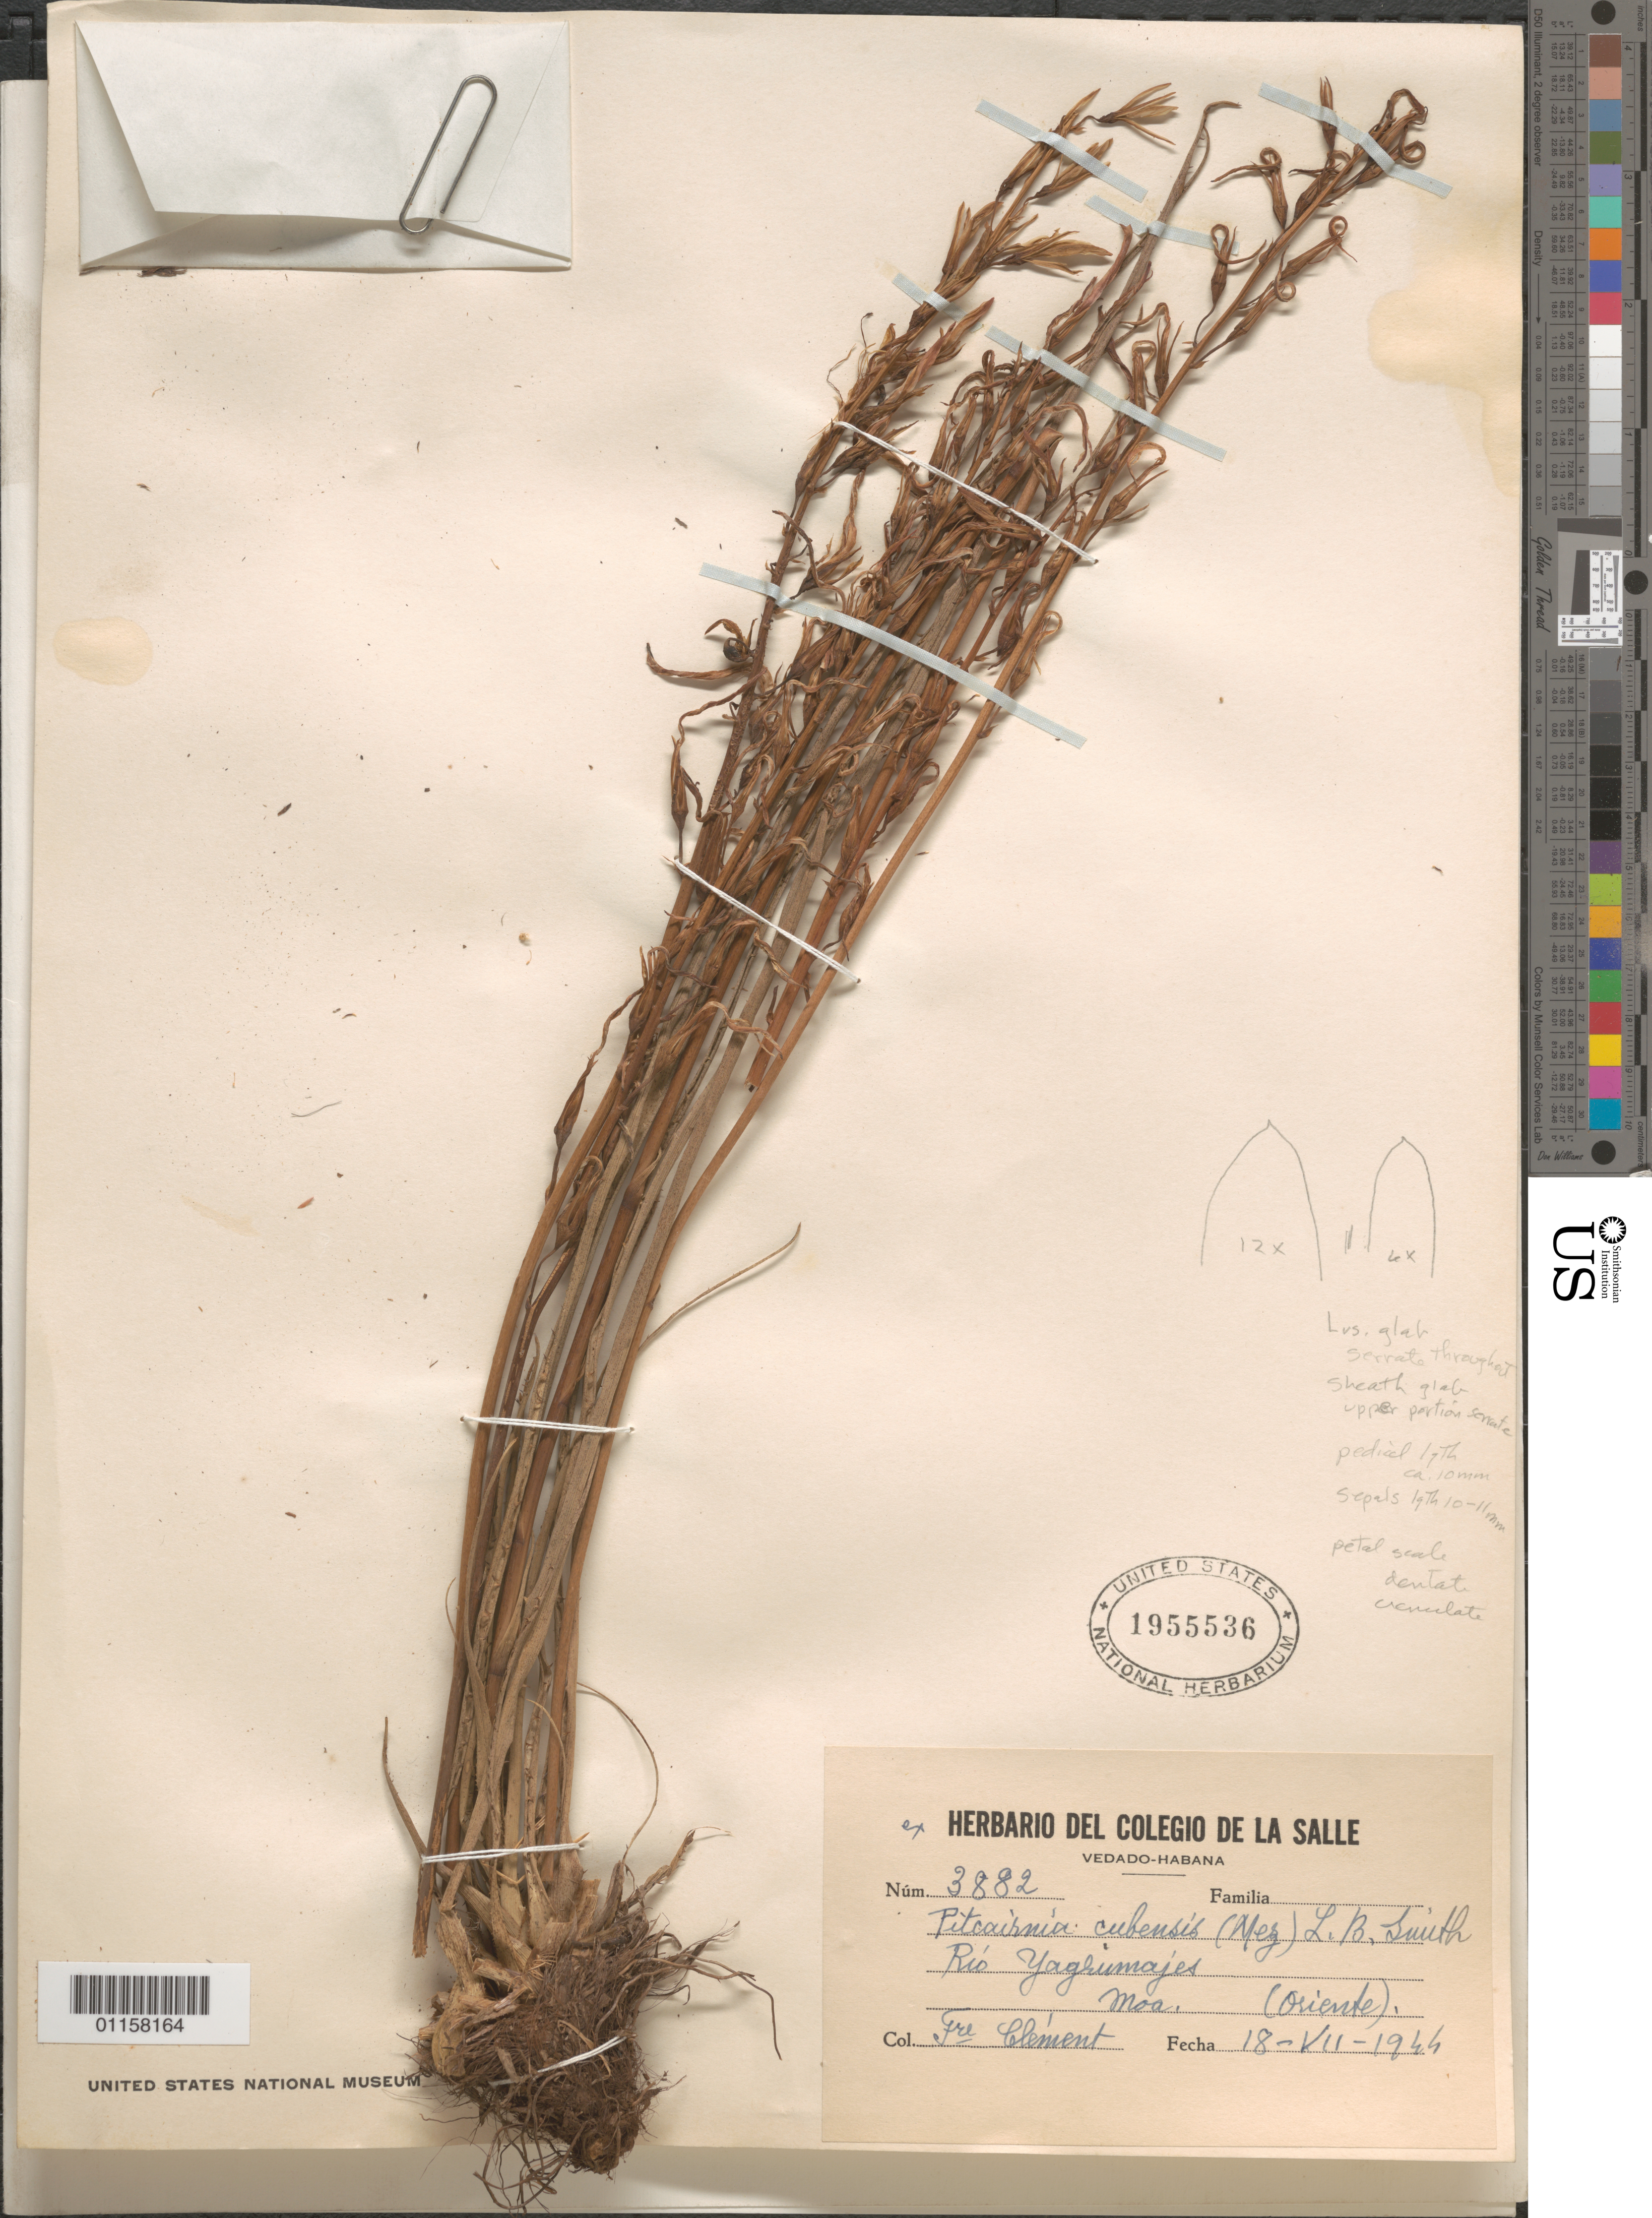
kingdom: Plantae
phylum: Tracheophyta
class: Liliopsida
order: Poales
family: Bromeliaceae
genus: Pitcairnia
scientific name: Pitcairnia cubensis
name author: (Mez) L.B. Sm.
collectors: B. Clement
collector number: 3882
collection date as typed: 18 Jul 1944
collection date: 1944-07-18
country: Cuba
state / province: Holguín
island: Cuba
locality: Río Yagrumajes, Moa.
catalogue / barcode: US 1955536